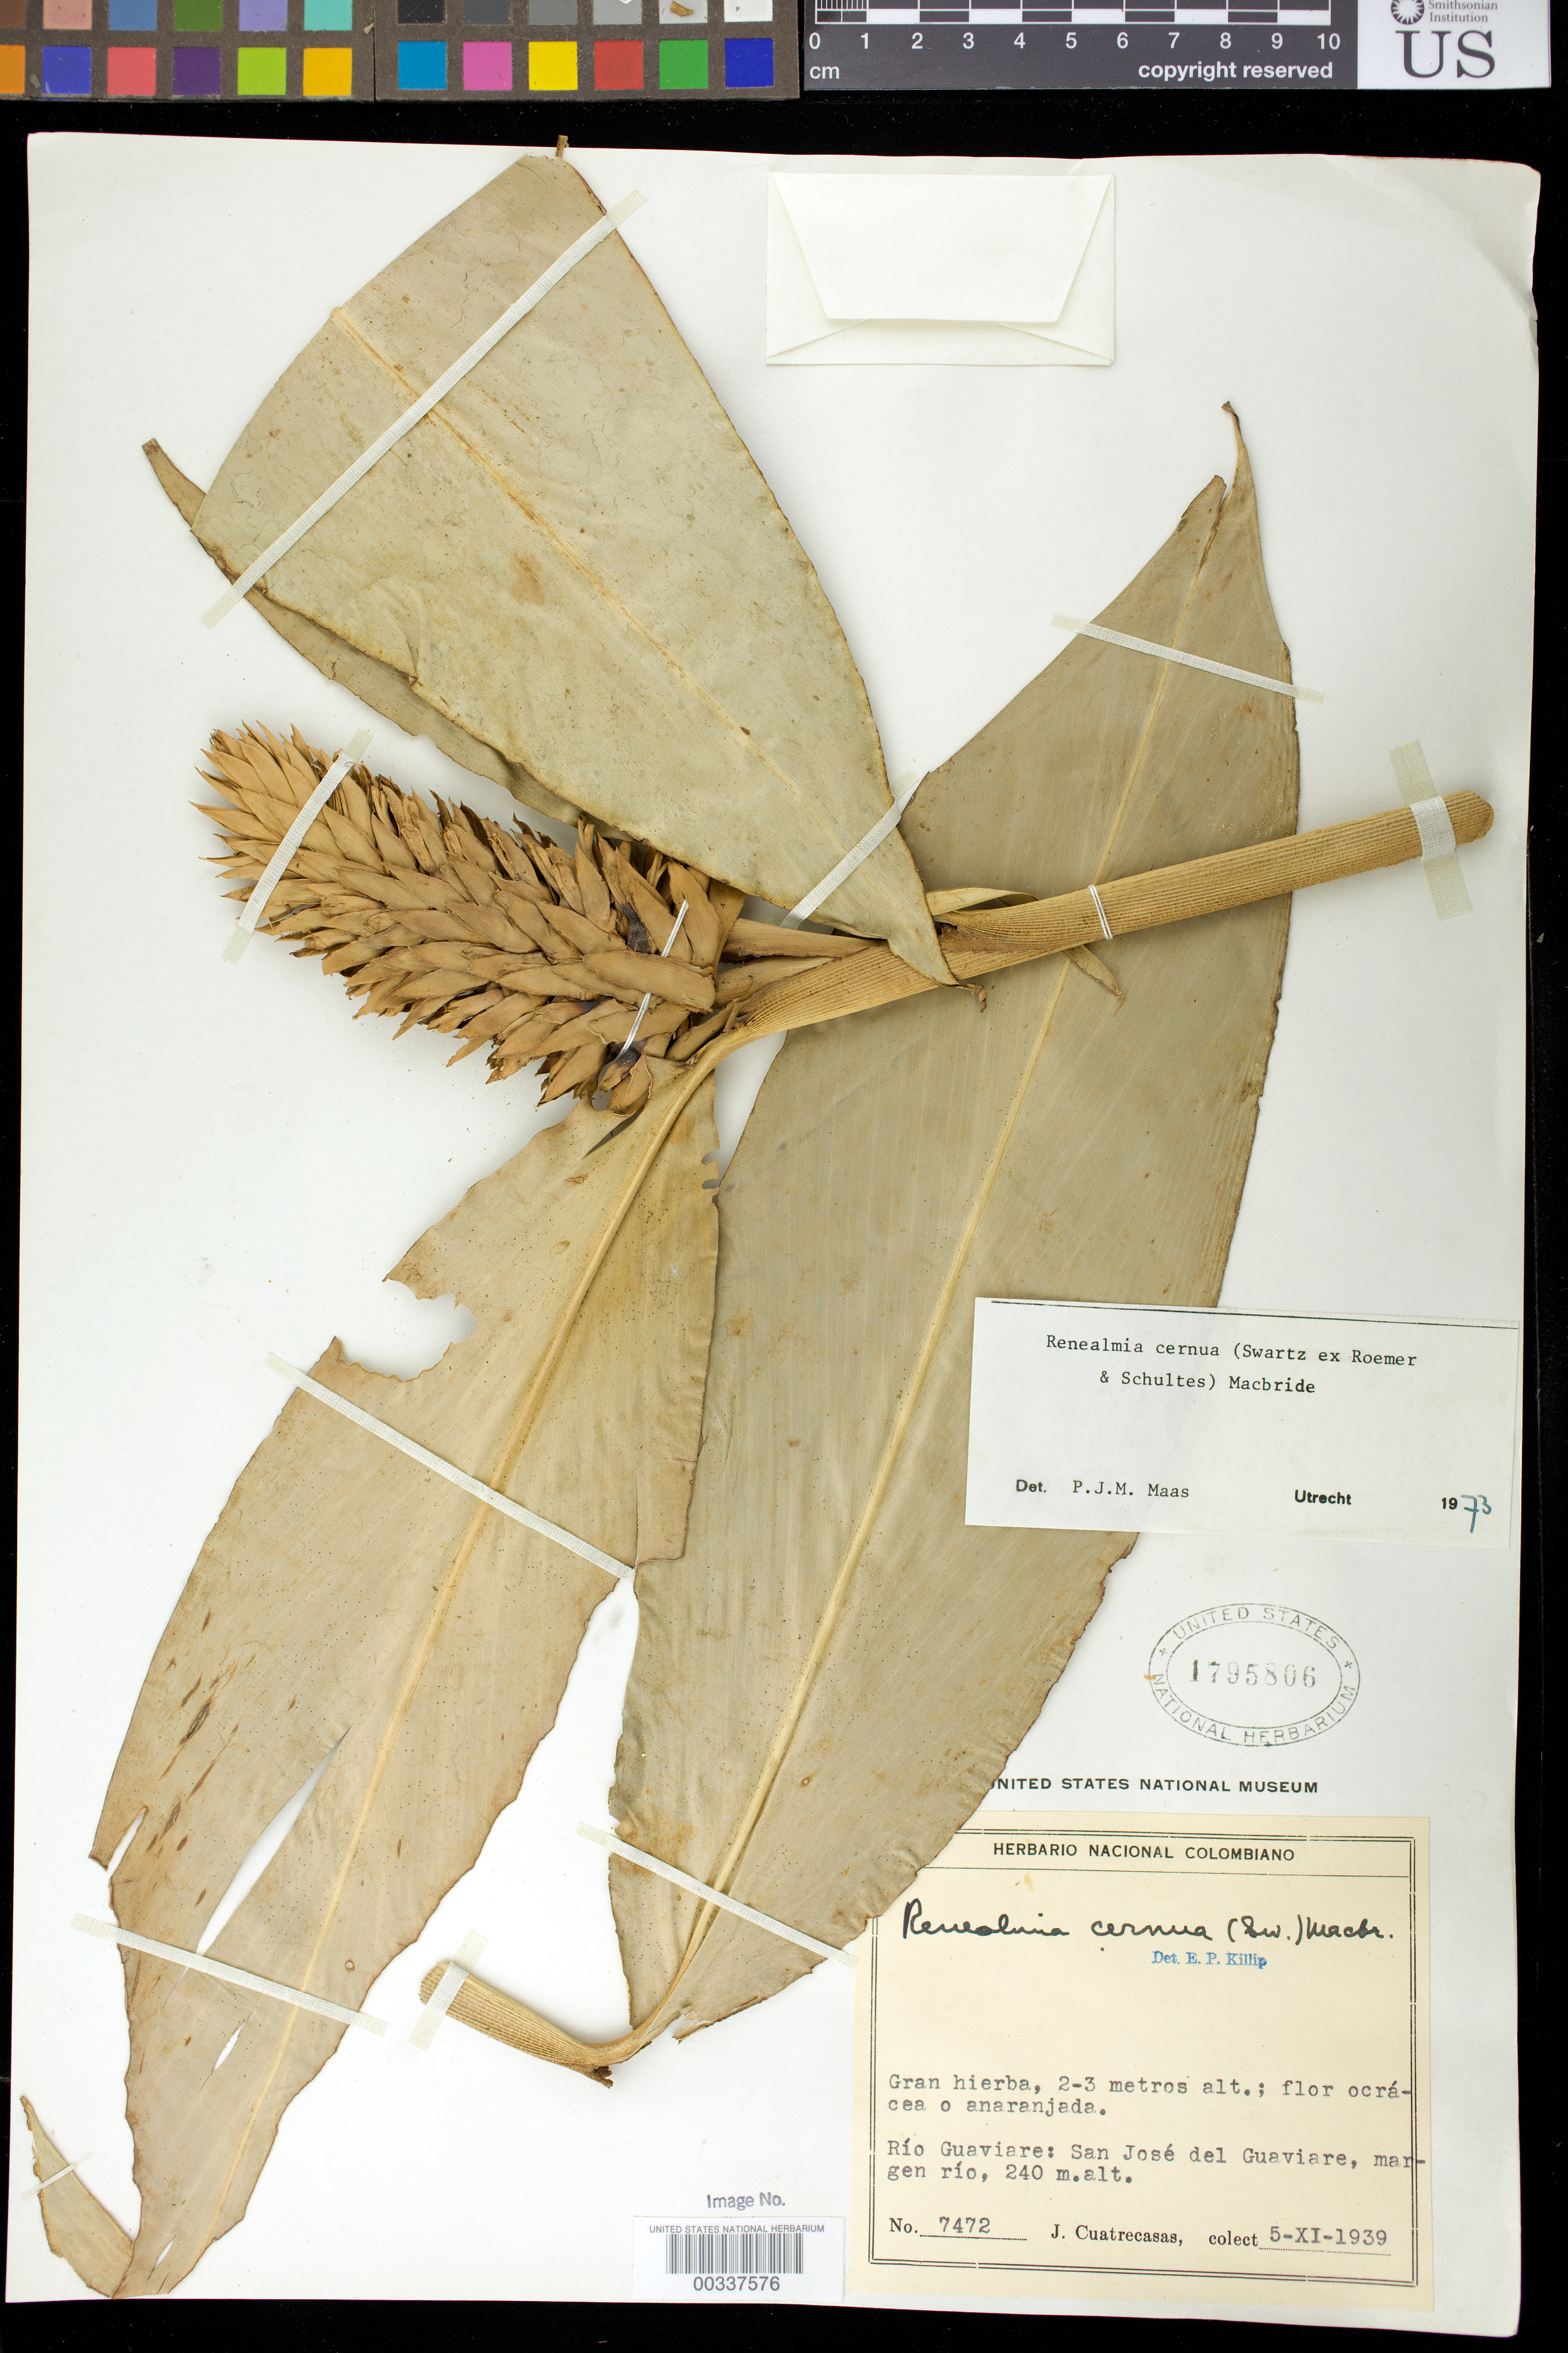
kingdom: Plantae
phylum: Tracheophyta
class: Liliopsida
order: Zingiberales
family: Zingiberaceae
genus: Renealmia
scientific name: Renealmia cernua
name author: (Sw. ex Roem. & Schult.) J.F. Macbr.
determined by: Maas, Paul J. M.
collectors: J. Cuatrecasas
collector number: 7472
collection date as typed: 5 - XI - 1939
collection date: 1939-11-05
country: Colombia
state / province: Guaviare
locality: Río Guaviare: San José del Guaviare, margen río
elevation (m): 240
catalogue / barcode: US 1795806